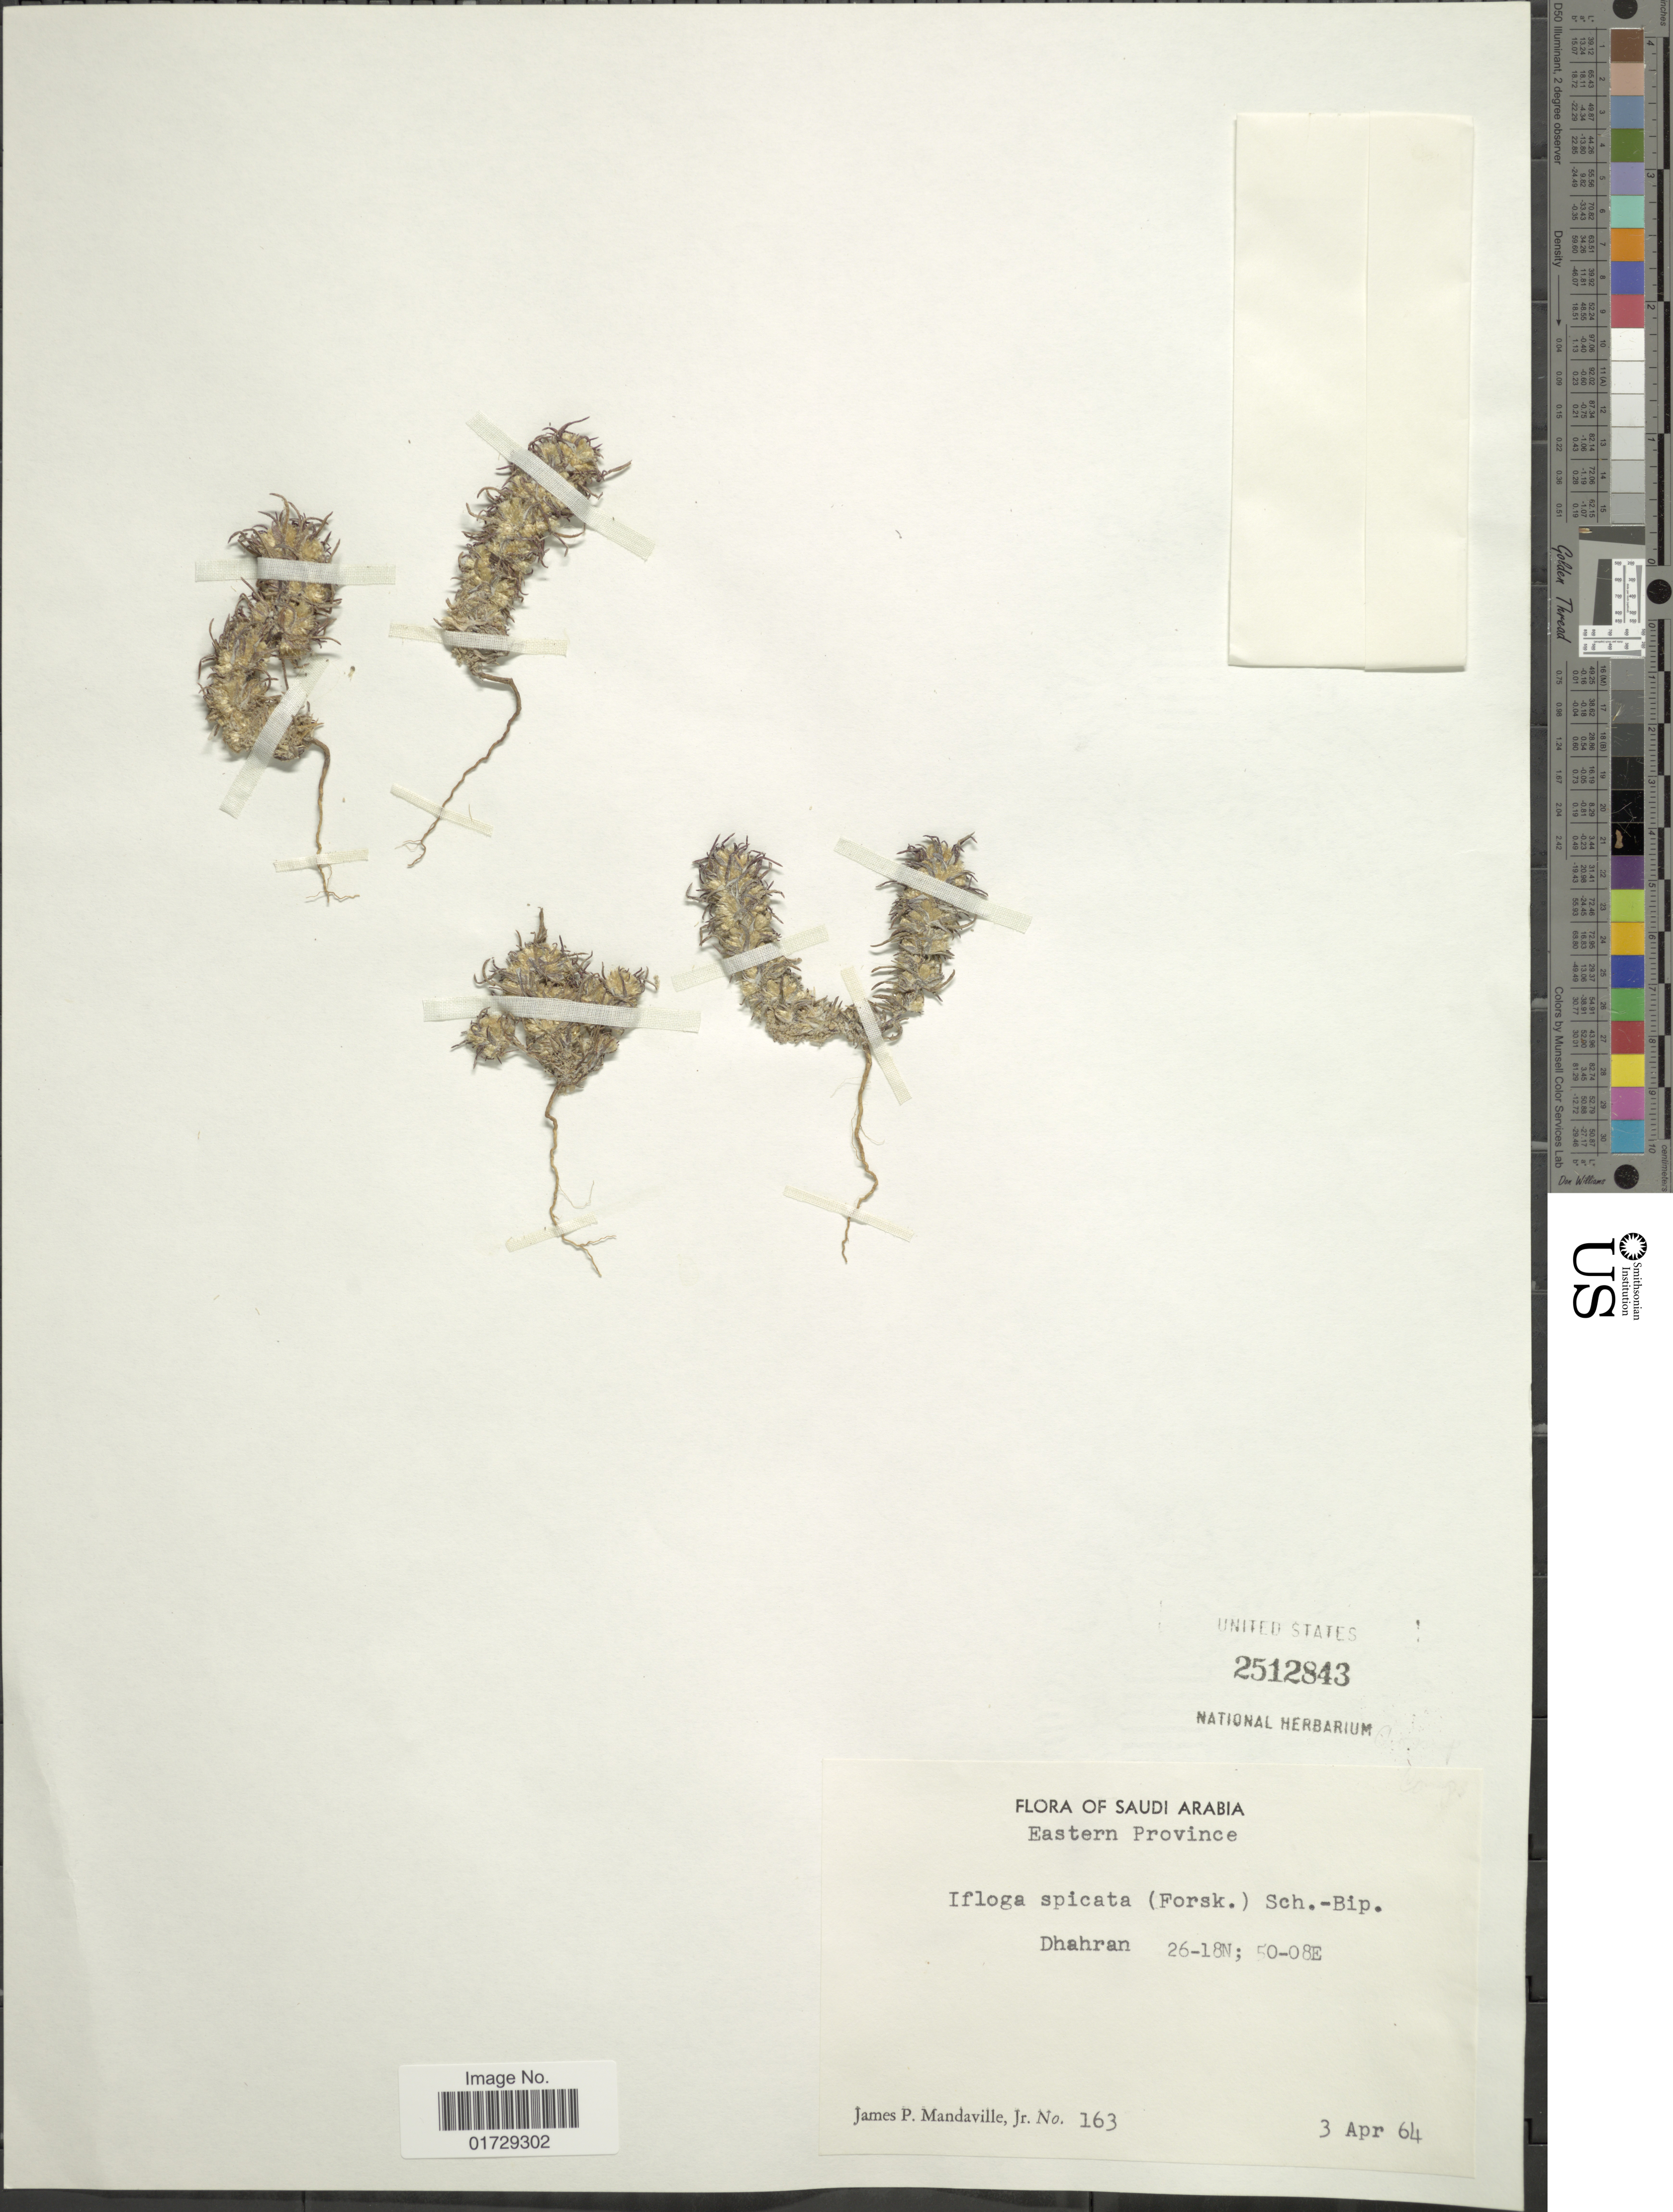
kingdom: Plantae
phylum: Tracheophyta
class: Magnoliopsida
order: Asterales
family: Asteraceae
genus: Ifloga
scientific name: Ifloga spicata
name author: (Forssk.) Sch. Bip.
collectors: J. Mandaville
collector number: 163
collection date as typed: Transcribed d/m/y: 3/4/64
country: Saudi Arabia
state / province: Ash Sharqiyah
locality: Eastern Province, Dhahran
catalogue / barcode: US 2512843